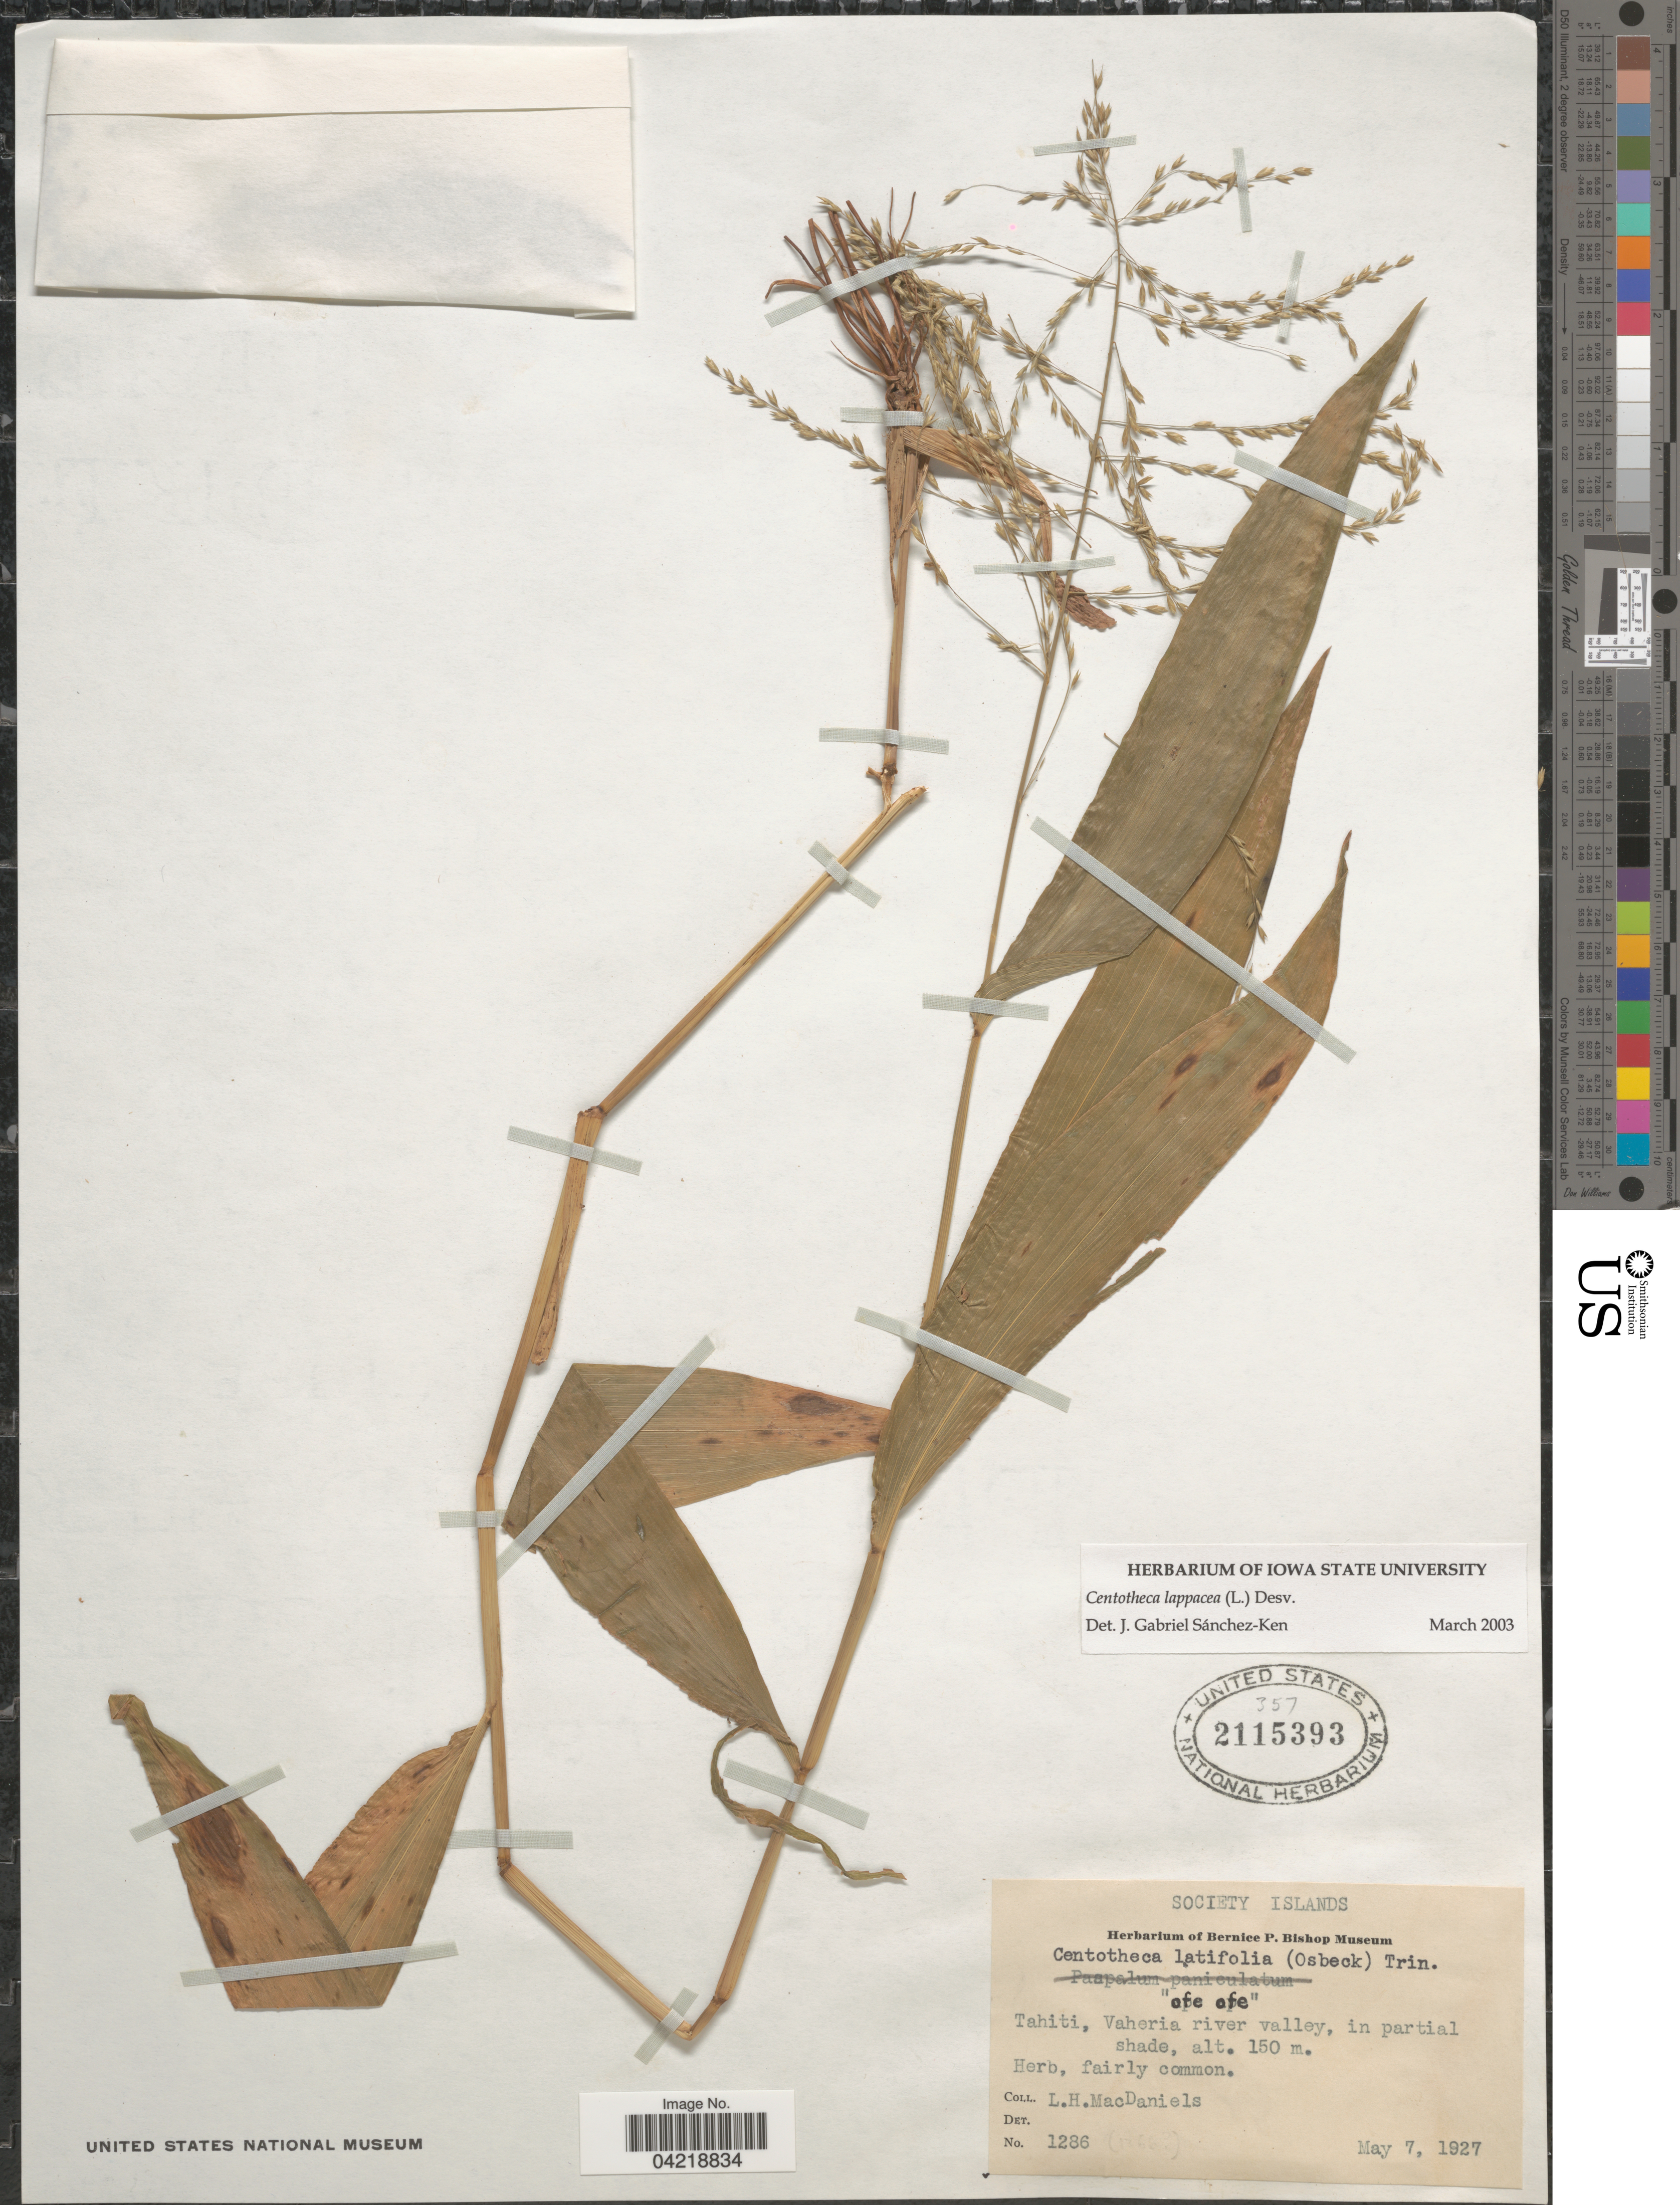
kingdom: Plantae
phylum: Tracheophyta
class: Liliopsida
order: Poales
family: Poaceae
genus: Centotheca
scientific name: Centotheca lappacea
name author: (L.) Desv.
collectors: L. H. MacDaniels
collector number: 1286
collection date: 1927-05-07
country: French Polynesia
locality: Society Islands. Tahiti, Vaheria river valley, in partial shade.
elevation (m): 150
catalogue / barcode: US 2115393